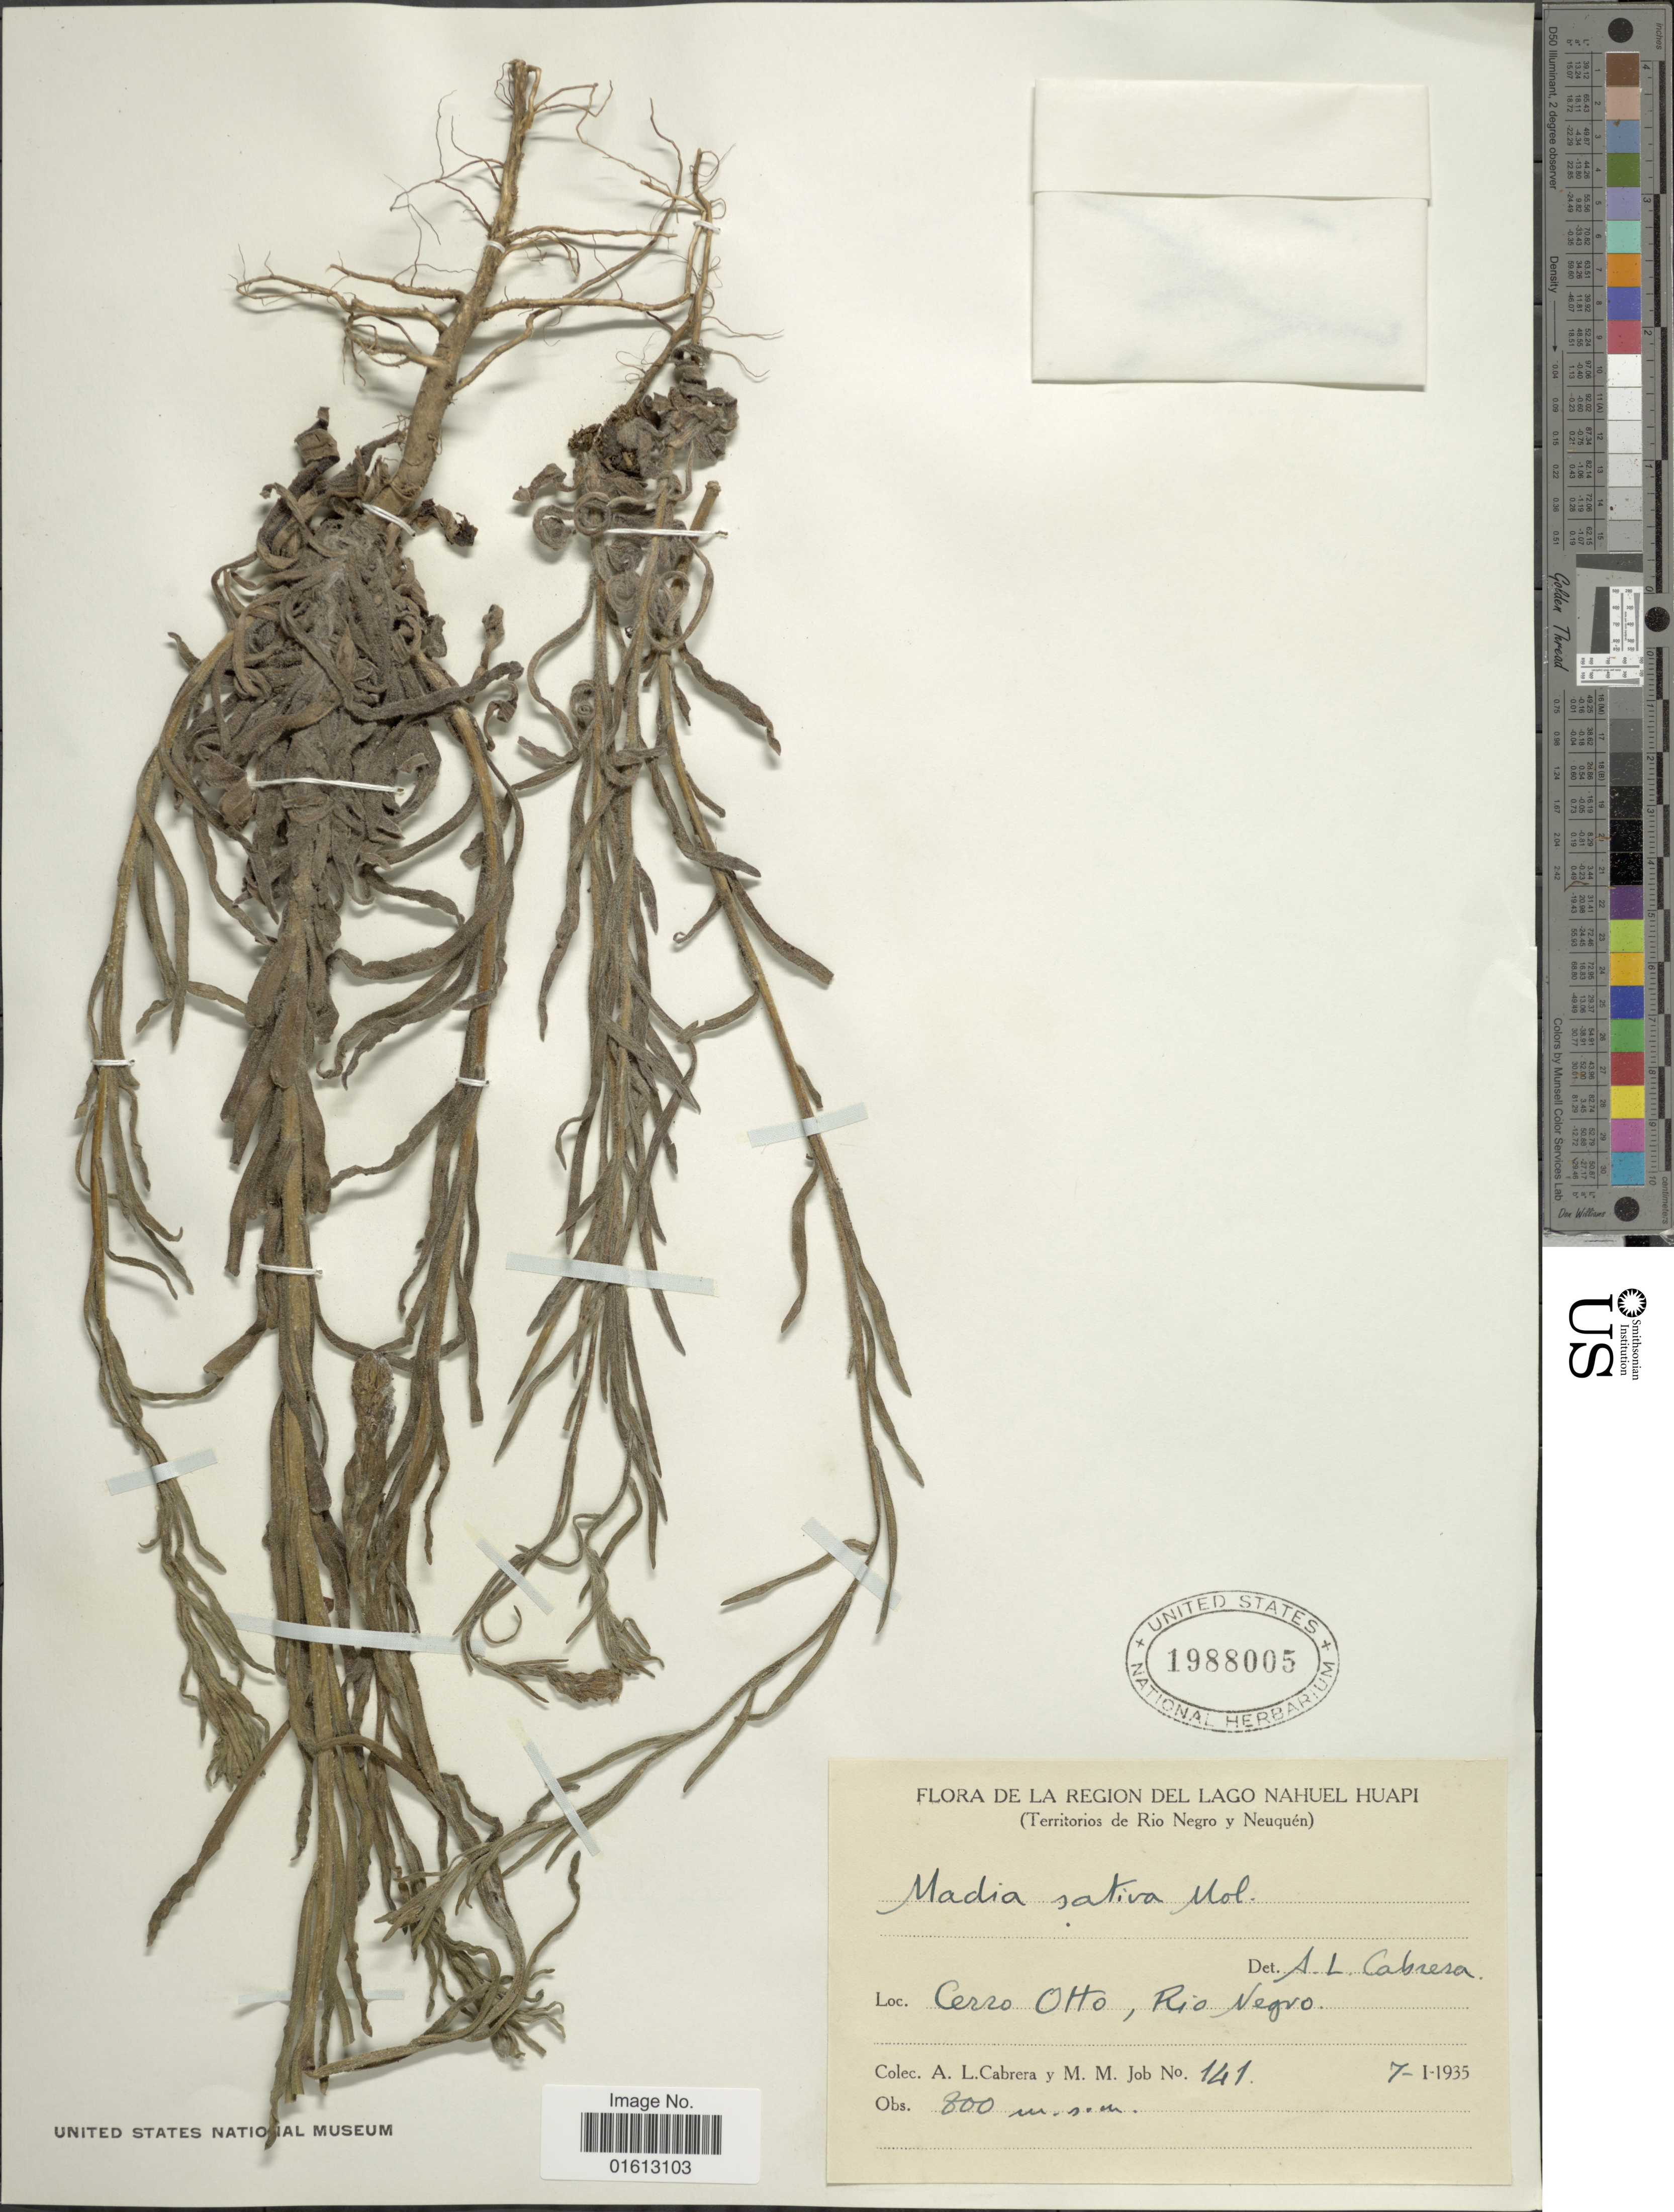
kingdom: Plantae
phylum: Tracheophyta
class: Magnoliopsida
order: Asterales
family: Asteraceae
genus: Madia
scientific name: Madia sativa subsp. sativa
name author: Molina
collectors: A. L. Cabrera & M. Job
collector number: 141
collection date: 1935-01-07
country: Argentina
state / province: Rio Negro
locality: De La Region del Lago Nahuel Huapi ( Territorios de Rio Negro y Neuquén), Cerro Otto, Rio Negro.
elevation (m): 800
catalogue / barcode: US 1988005